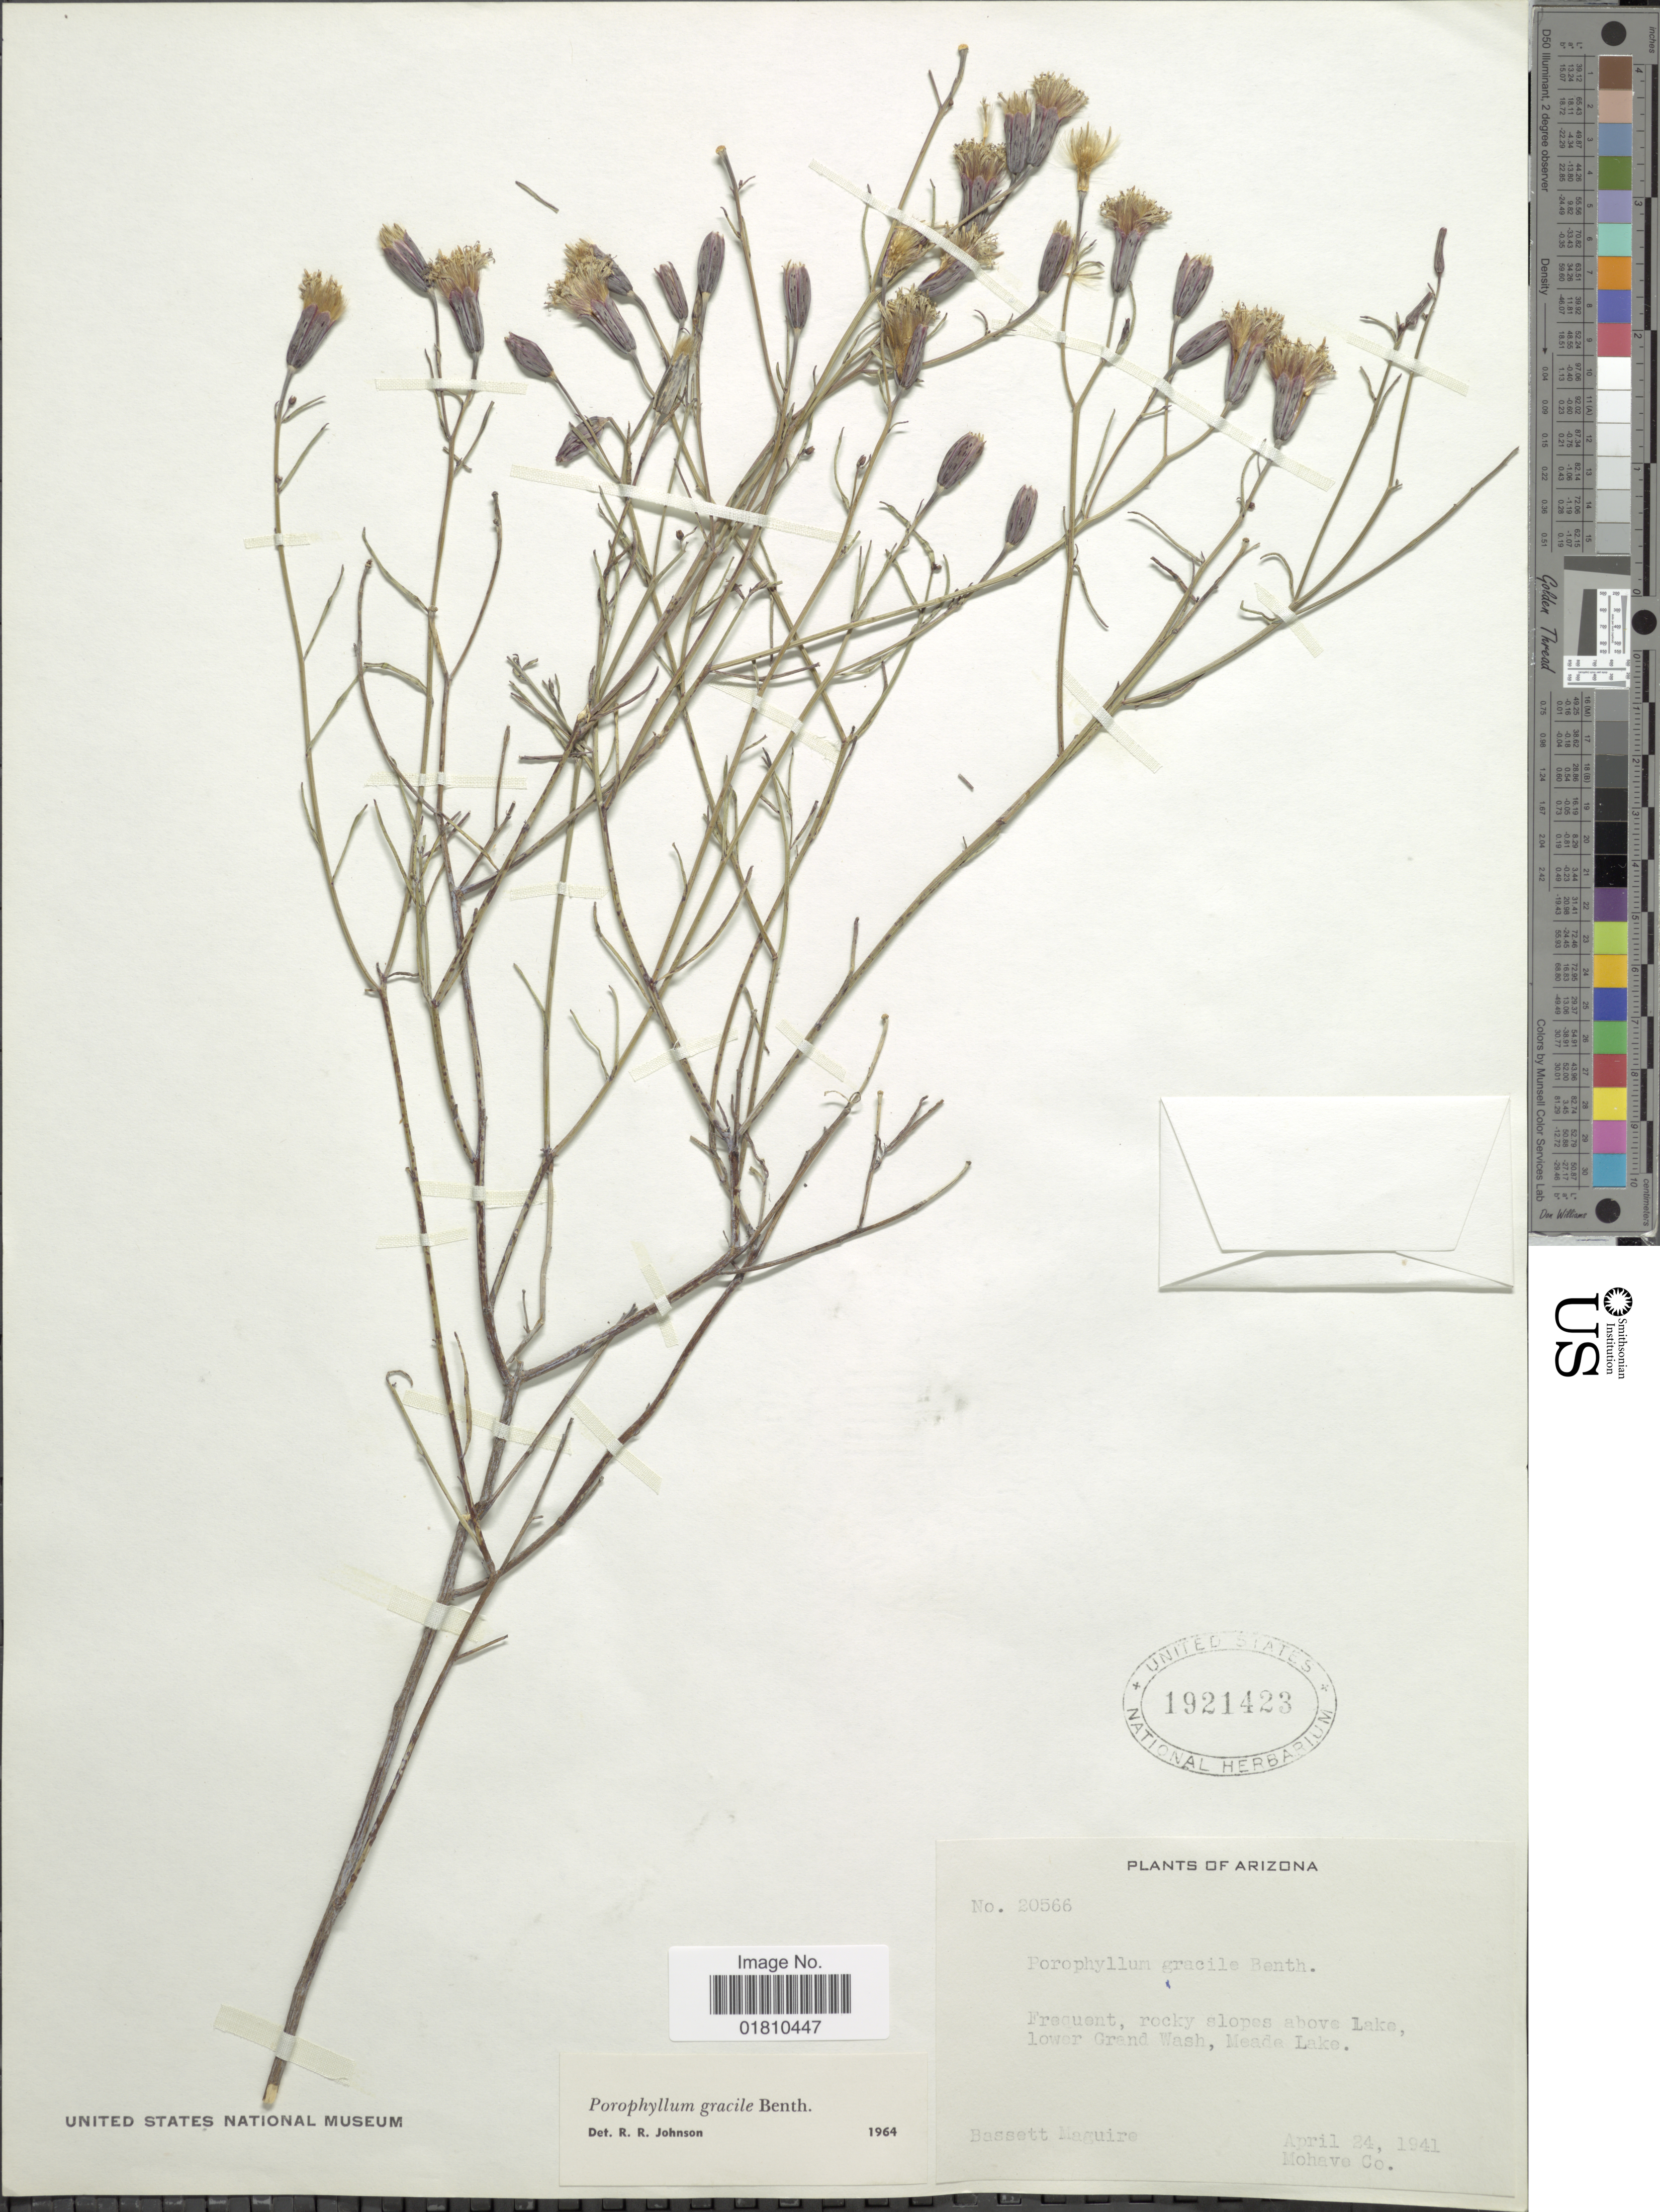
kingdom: Plantae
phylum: Tracheophyta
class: Magnoliopsida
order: Asterales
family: Asteraceae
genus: Porophyllum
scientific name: Porophyllum gracile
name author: Benth.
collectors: B. Maguire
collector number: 20566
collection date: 1941-04-24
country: United States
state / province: Arizona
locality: Rocky slopes above Lake, lower Garand Wash, Meada Lake, Mohave County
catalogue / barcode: US 1921423